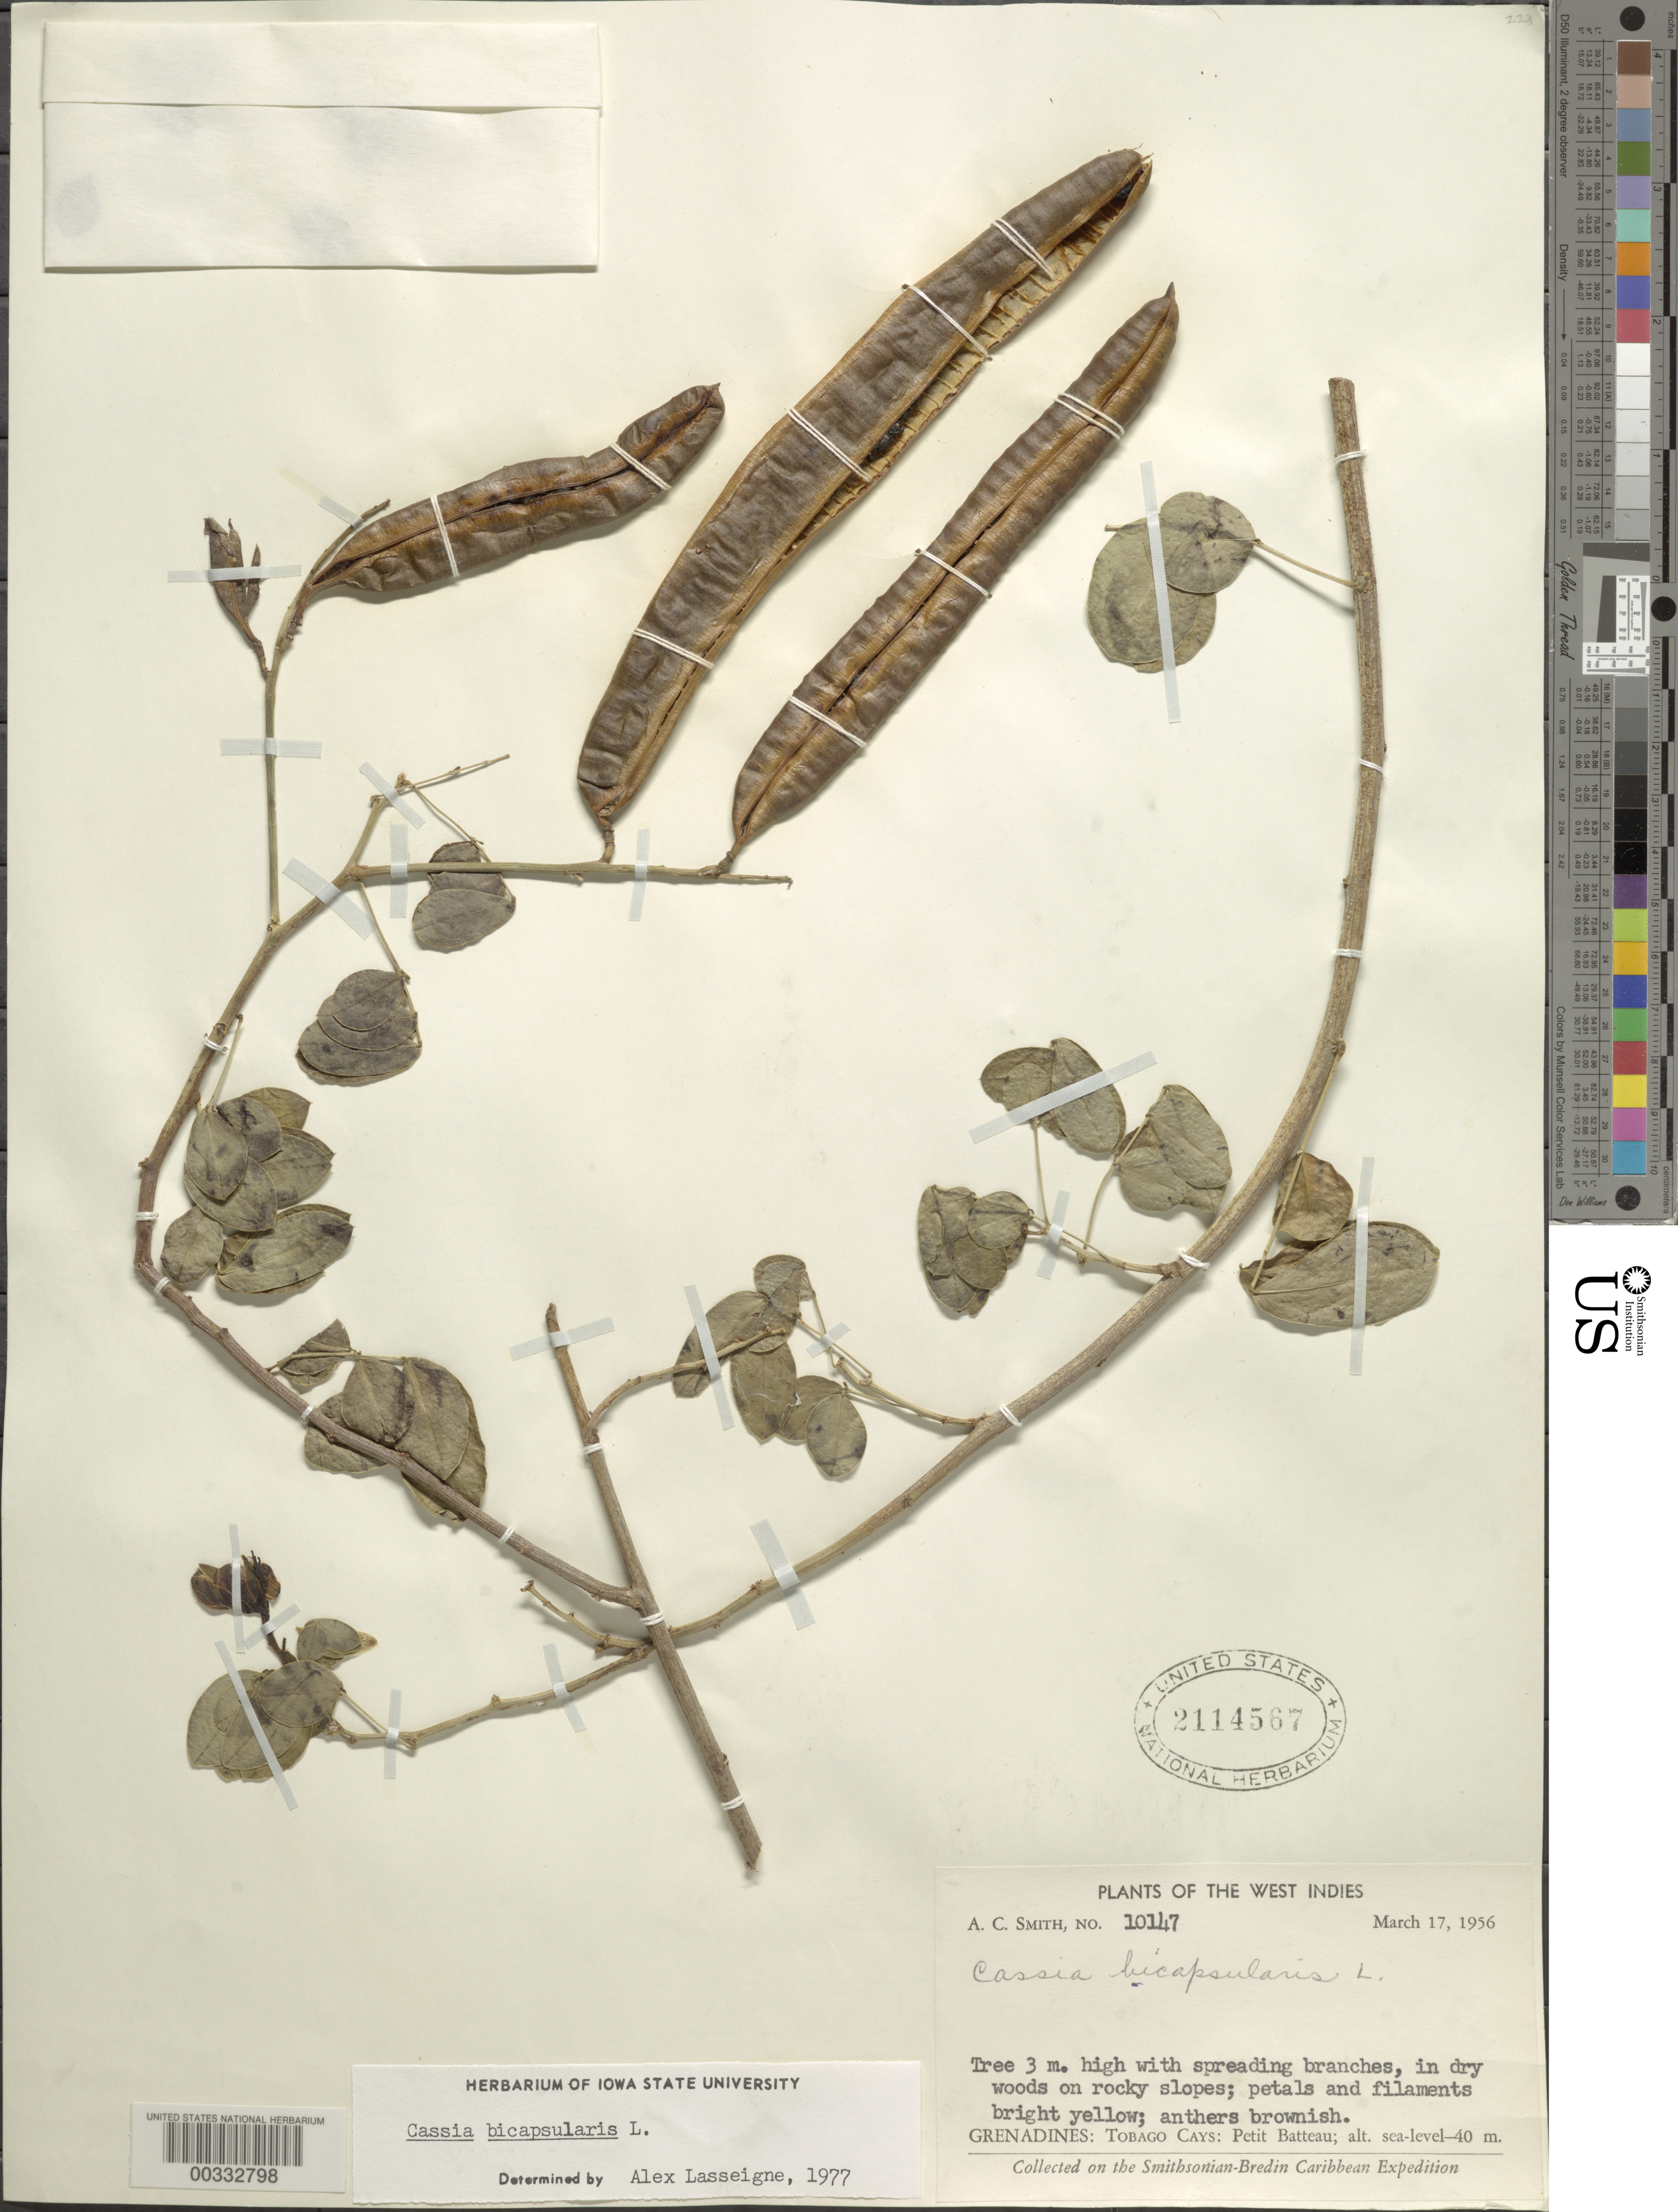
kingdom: Plantae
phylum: Tracheophyta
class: Magnoliopsida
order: Fabales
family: Fabaceae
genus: Senna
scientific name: Senna bicapsularis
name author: (L.) Roxb.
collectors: A. C. Smith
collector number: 10147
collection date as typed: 17 Mar 1956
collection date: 1956-03-17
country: St. Vincent - Grenadines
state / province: Grenadines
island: Tobago Cay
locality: Tobago cays: petit batteau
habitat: In dry woods on rocky slopes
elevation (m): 0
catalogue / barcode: US 2114567